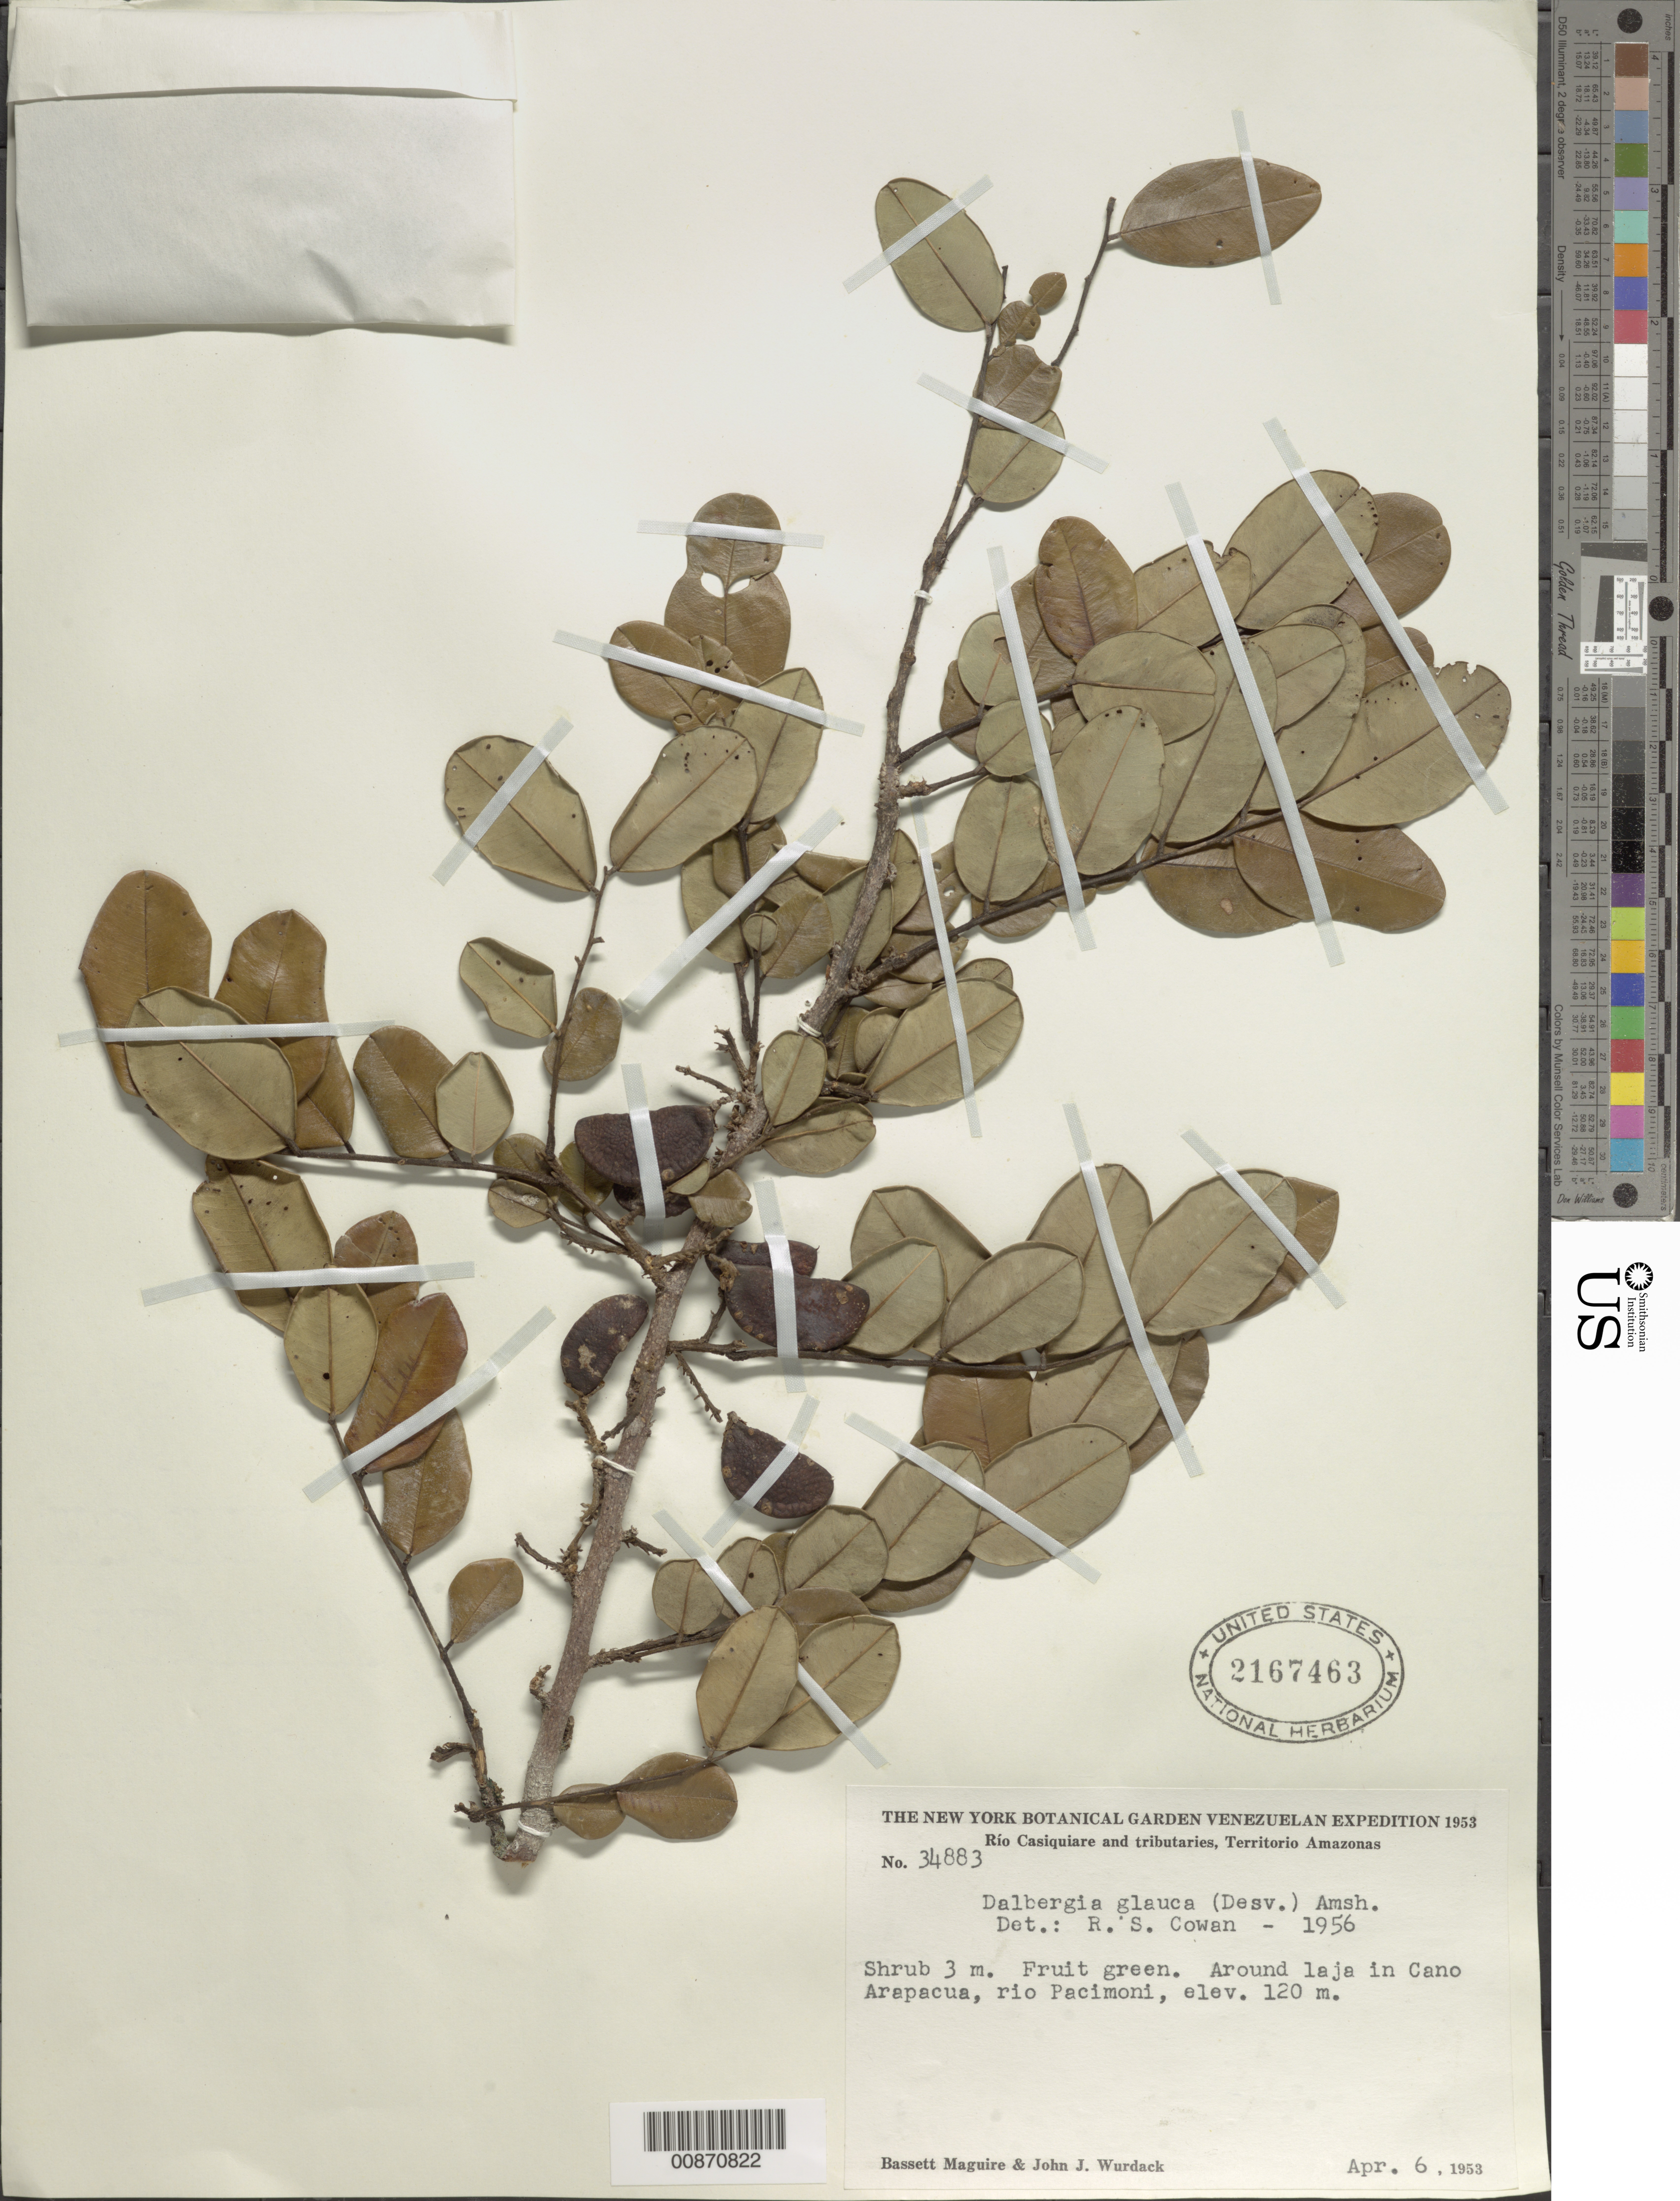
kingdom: Plantae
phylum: Tracheophyta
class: Magnoliopsida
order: Fabales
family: Fabaceae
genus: Dalbergia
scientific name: Dalbergia glauca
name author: (Desv.) Amshoff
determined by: Cowan, R. S.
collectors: B. Maguire & J. J. Wurdack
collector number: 34883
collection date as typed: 6-Apr-53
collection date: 1953-04-06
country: Venezuela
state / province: Amazonas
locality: Río Pacimoni, 10 km along right bank, Caño Arapacua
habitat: Around laja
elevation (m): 120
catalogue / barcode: US 2167463